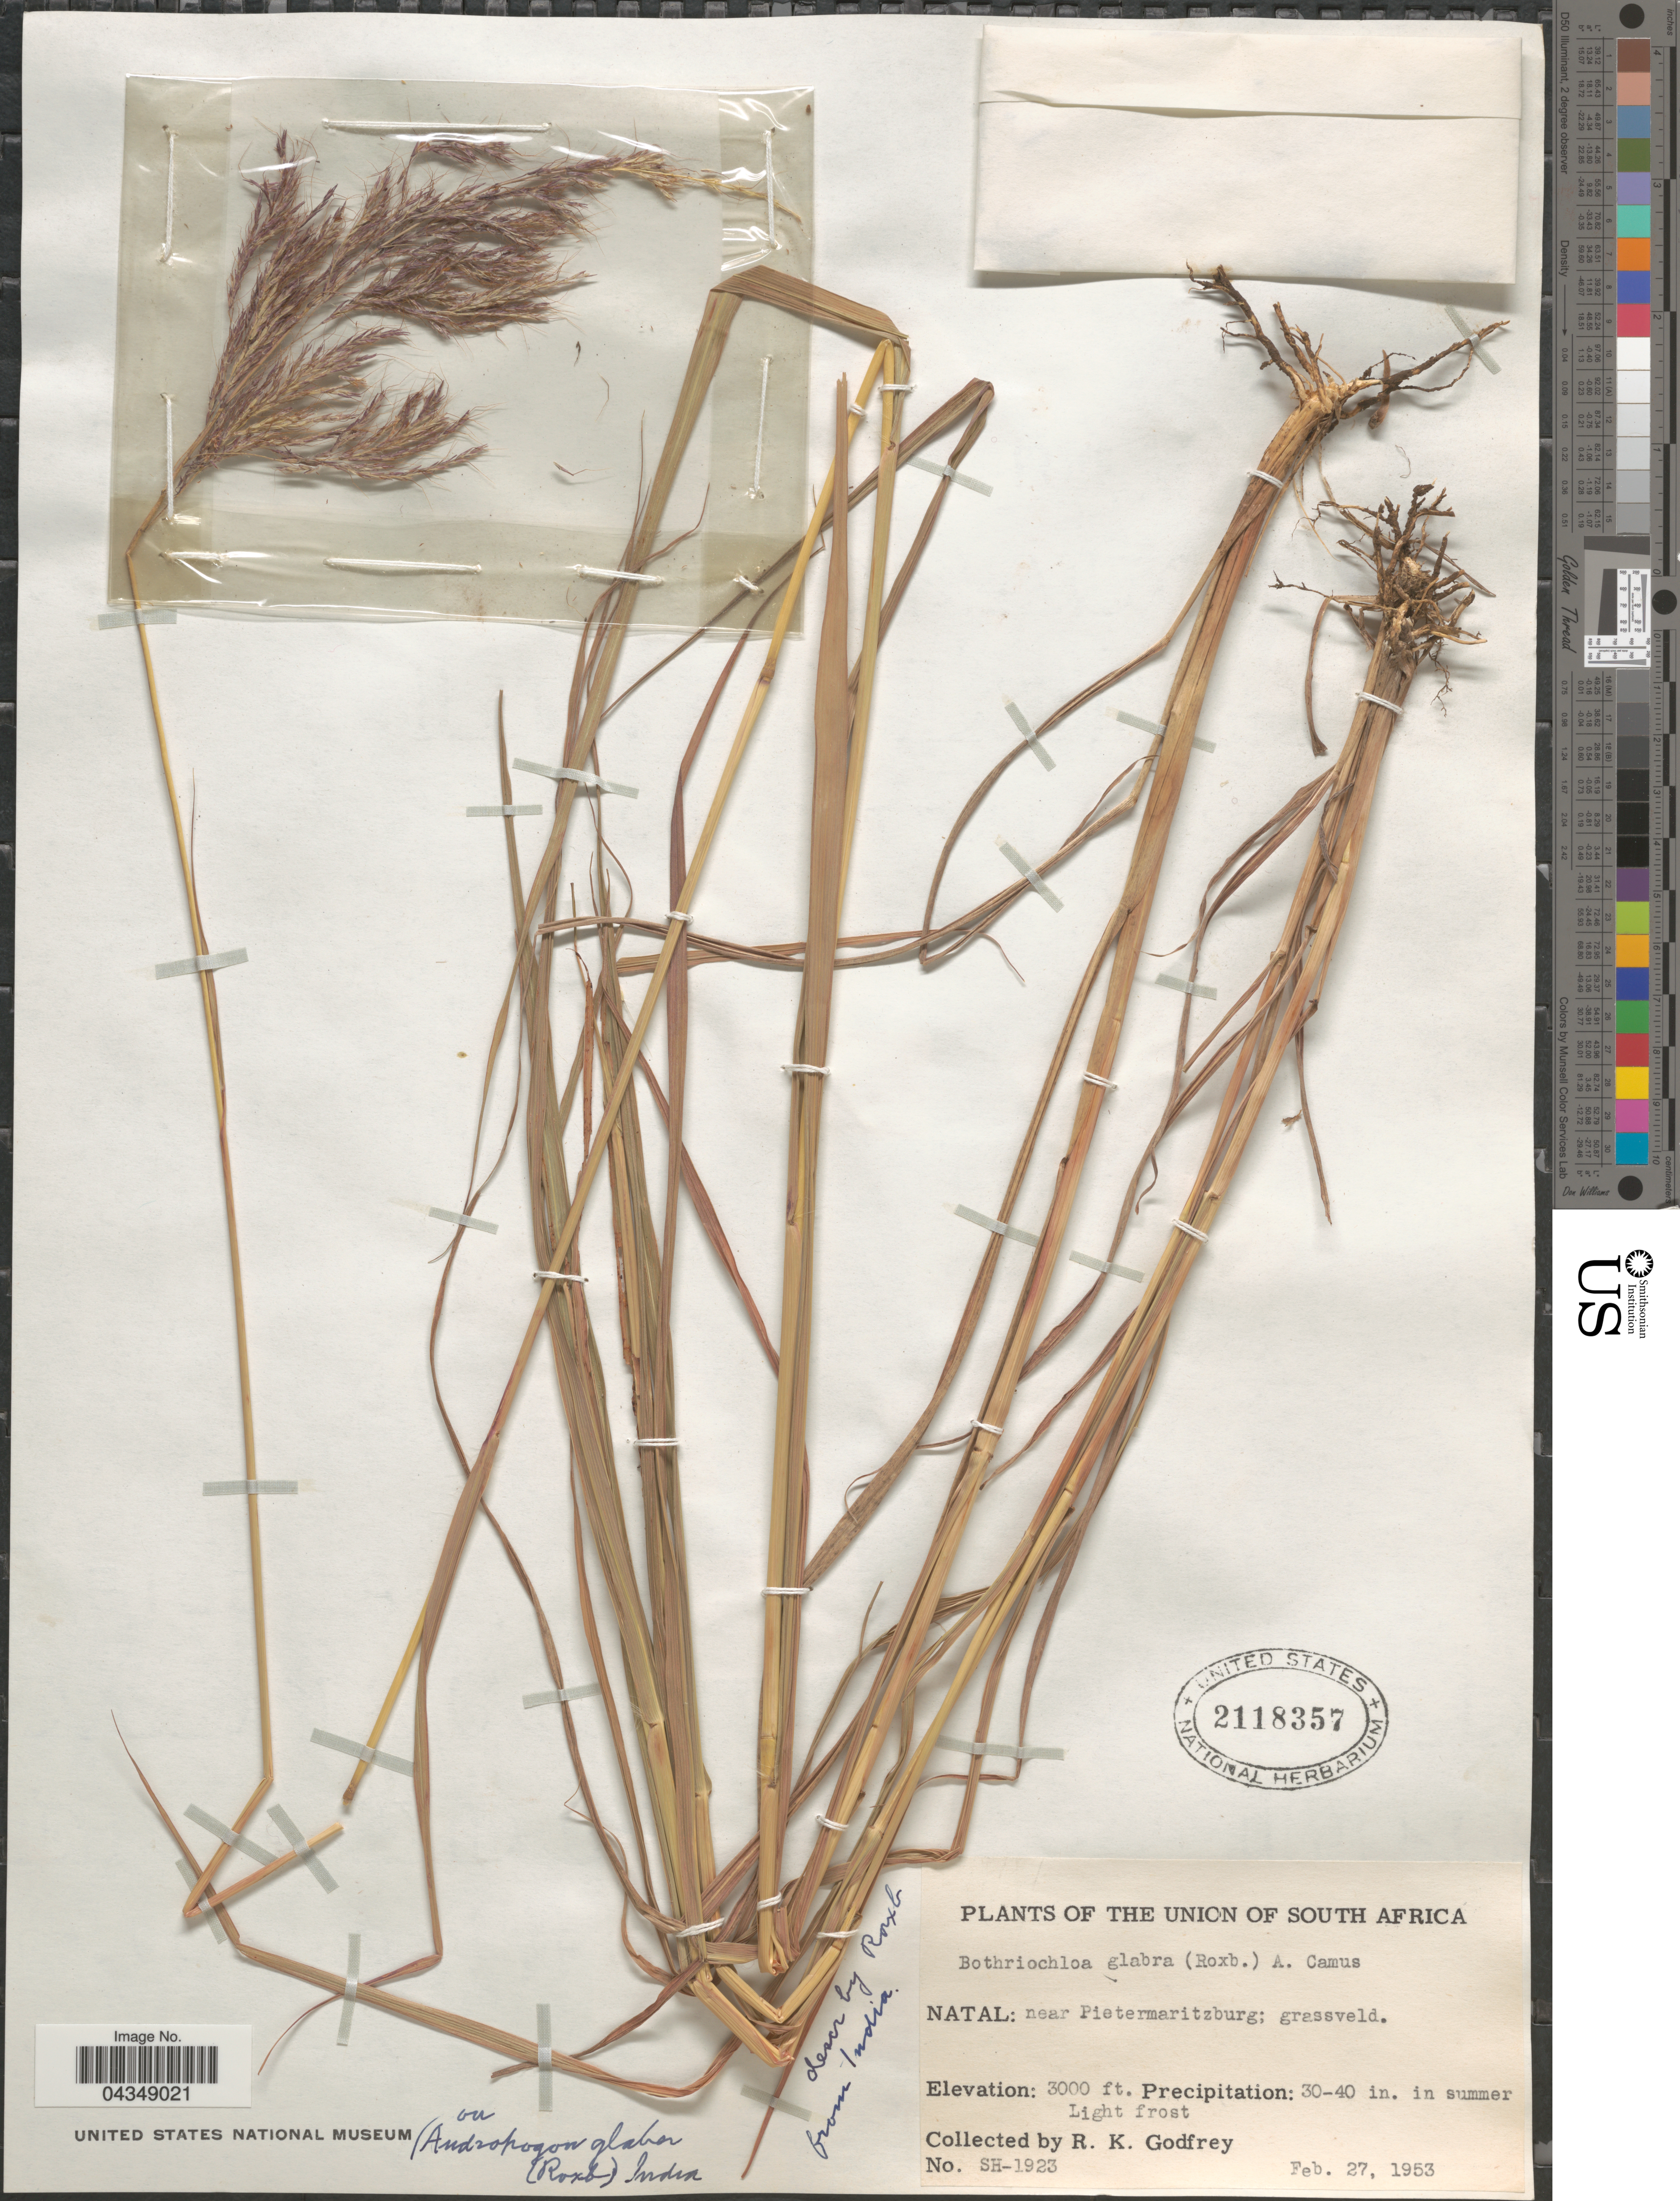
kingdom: Plantae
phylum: Tracheophyta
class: Liliopsida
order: Poales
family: Poaceae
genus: Bothriochloa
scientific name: Bothriochloa bladhii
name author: (Retz.) S.T. Blake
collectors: R. K. Godfrey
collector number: SH-1923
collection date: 1953-02-27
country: South Africa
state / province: KwaZulu-Natal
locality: The Union of South Africa. Natal: near Pietermaritzburg.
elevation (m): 914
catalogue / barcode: US 2118357